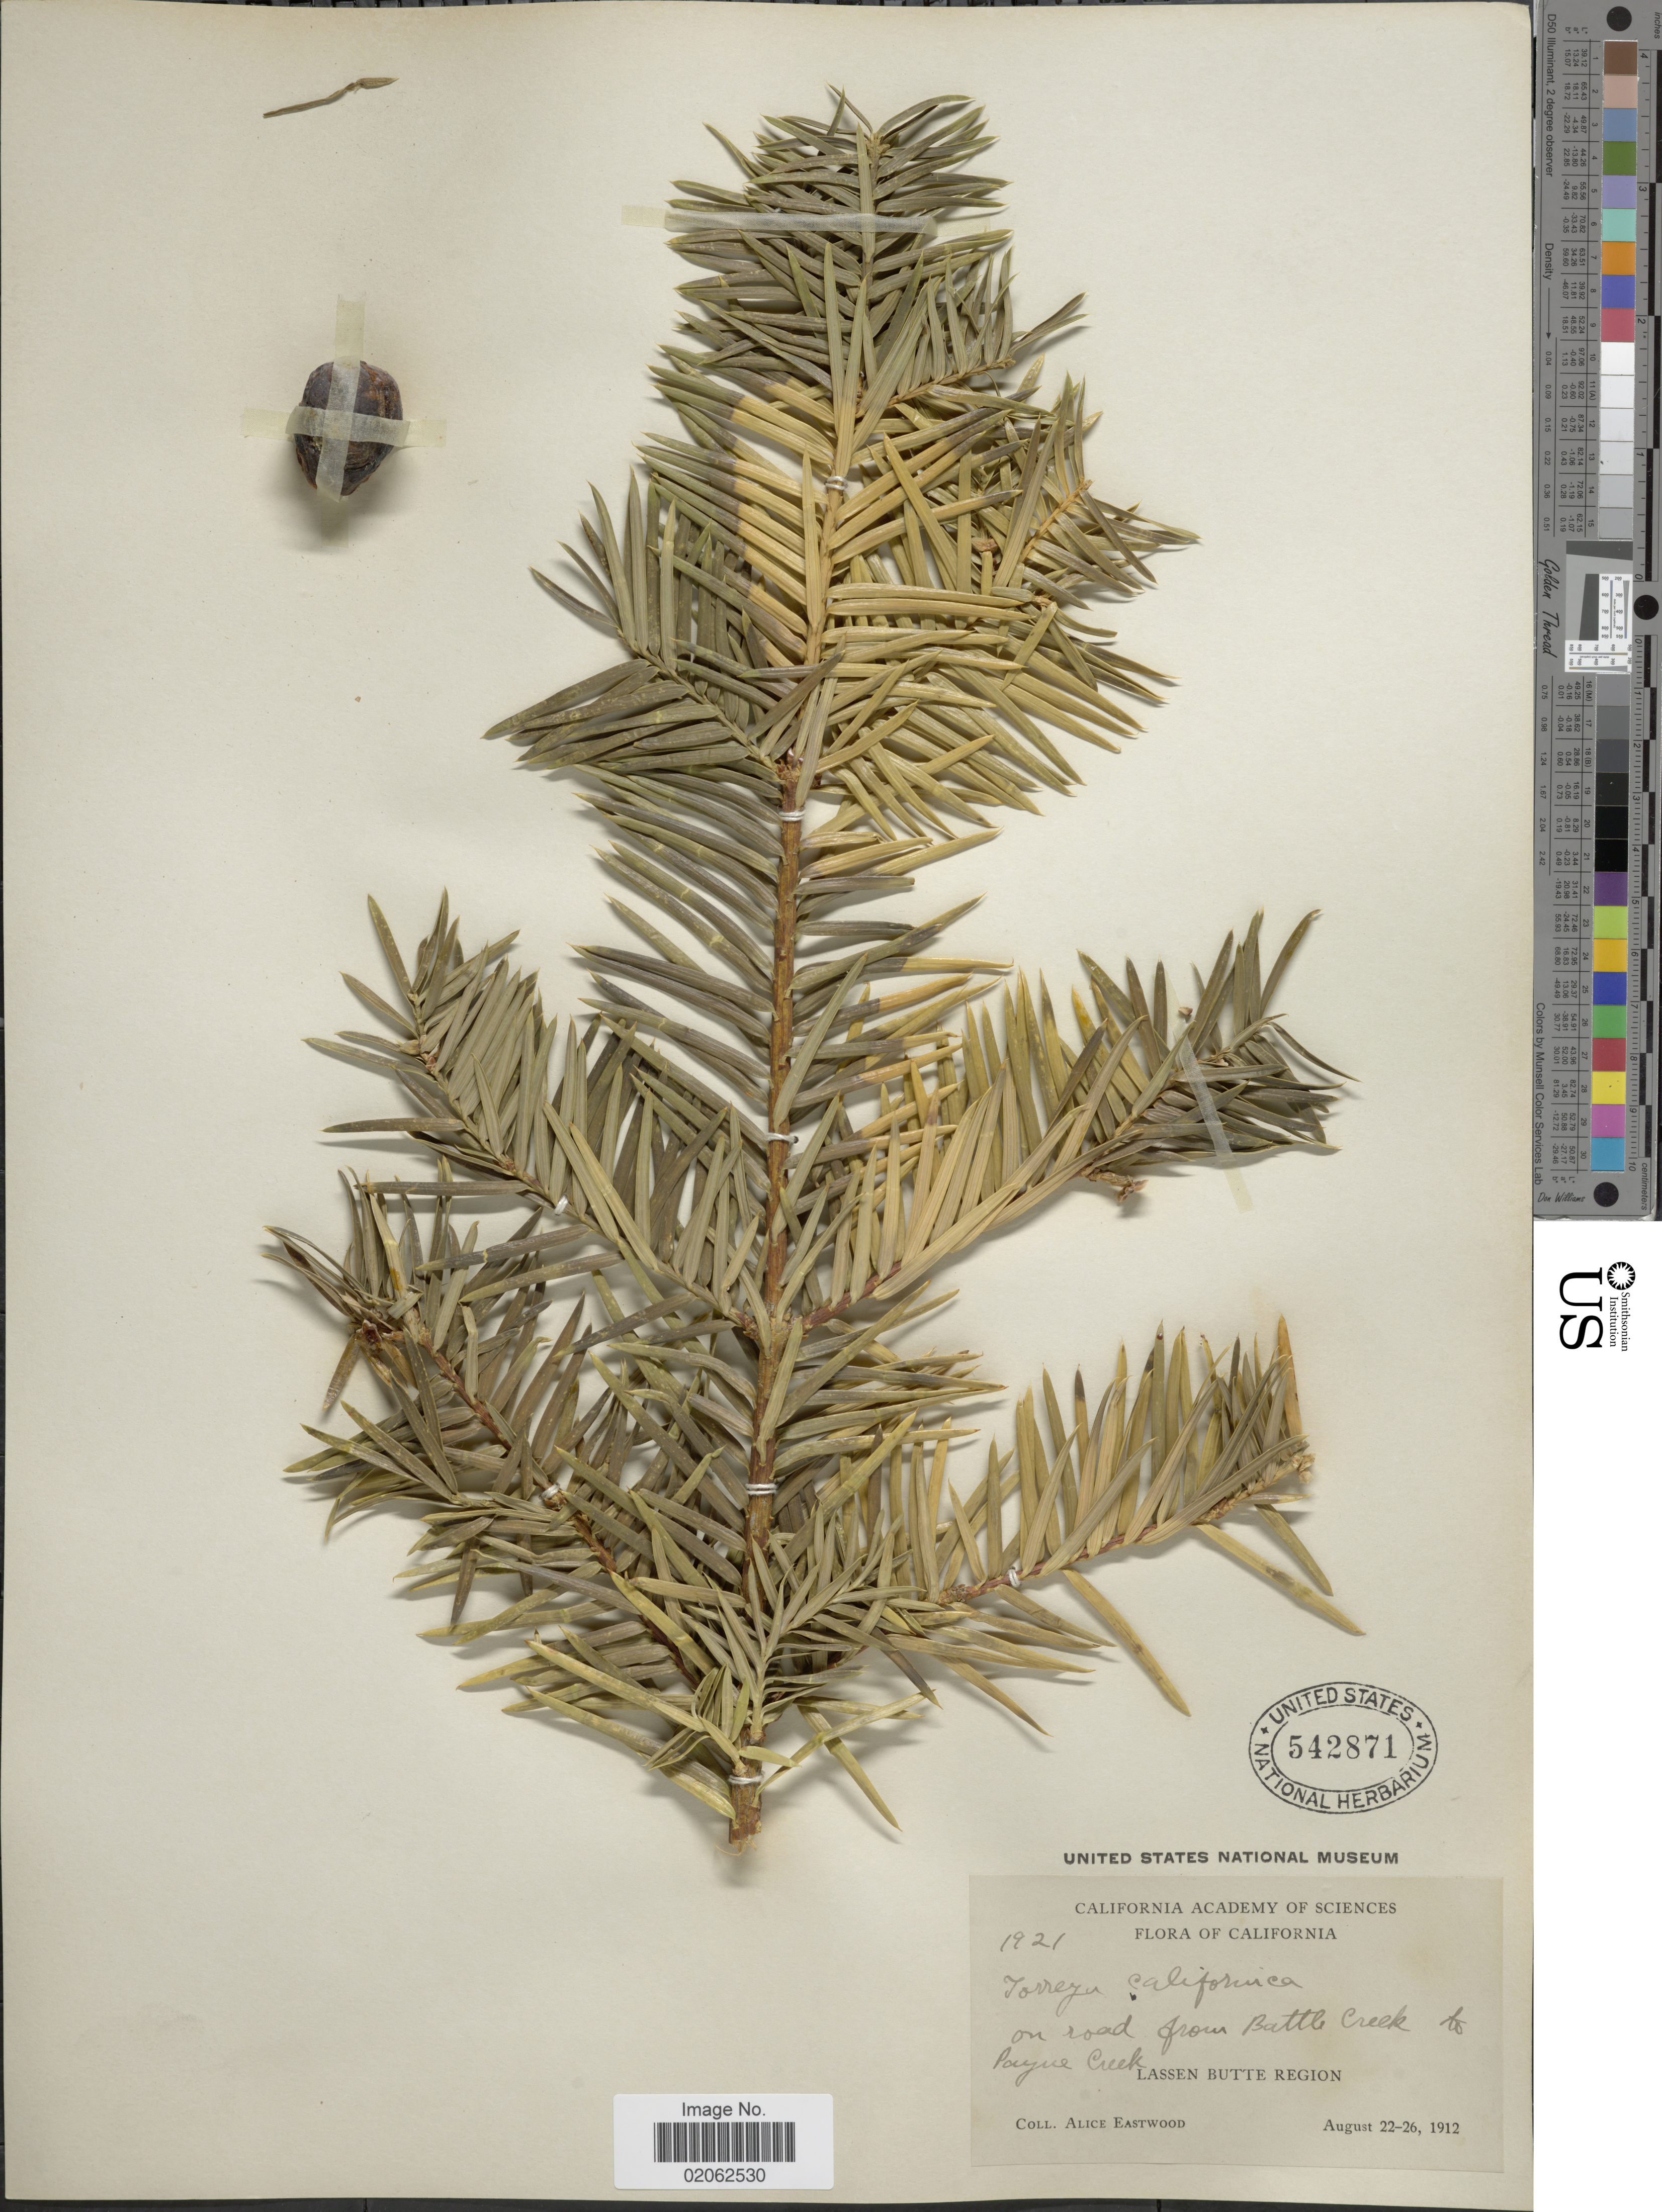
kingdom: Plantae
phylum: Tracheophyta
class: Pinopsida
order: Pinales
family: Taxaceae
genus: Torreya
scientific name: Torreya californica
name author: Torr.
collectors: A. Eastwood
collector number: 1921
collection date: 1912-08-22/1912-08-26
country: United States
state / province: California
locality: On road from Battle Creek of Payne Creek. Lassen Butte Region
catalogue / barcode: US 542871